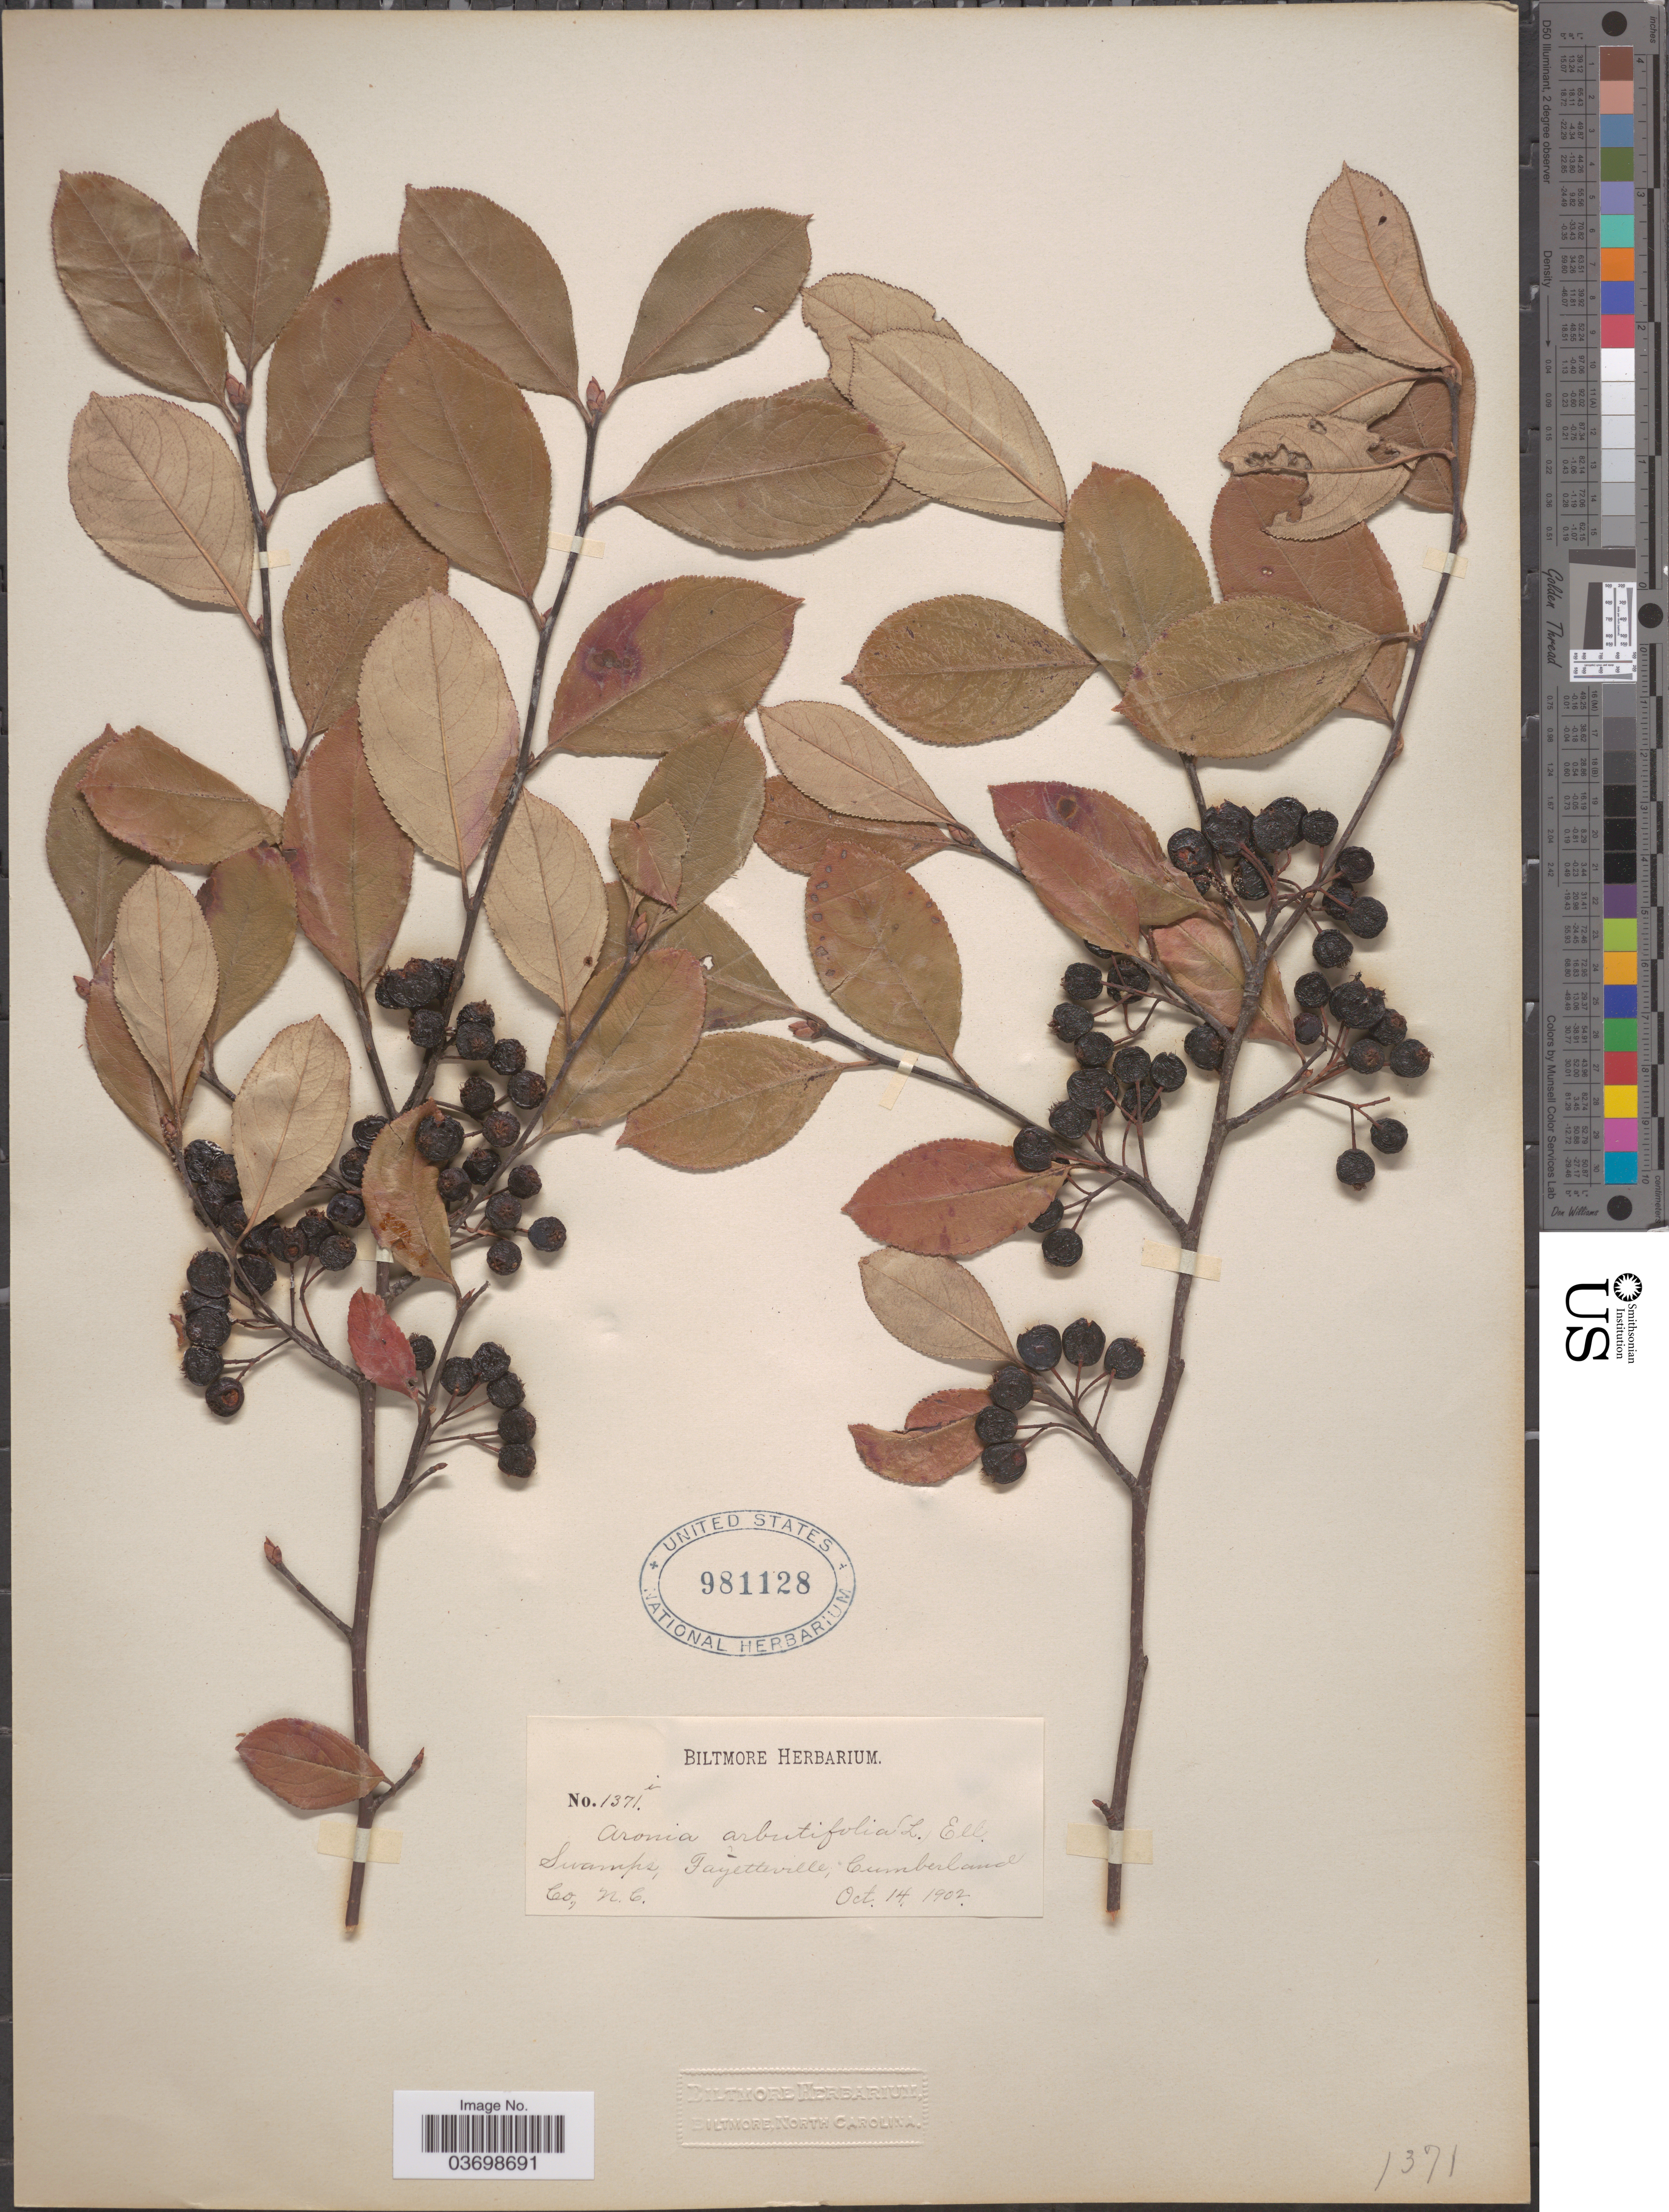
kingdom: Plantae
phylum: Tracheophyta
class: Magnoliopsida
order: Rosales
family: Rosaceae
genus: Aronia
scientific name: Aronia x prunifolia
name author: (Marshall) Rehder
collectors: ex herb. Biltmore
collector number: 1371i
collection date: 1902-10-14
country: United States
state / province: North Carolina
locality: Swamps, Fayetteville, Cumberland Co.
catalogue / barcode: US 981128